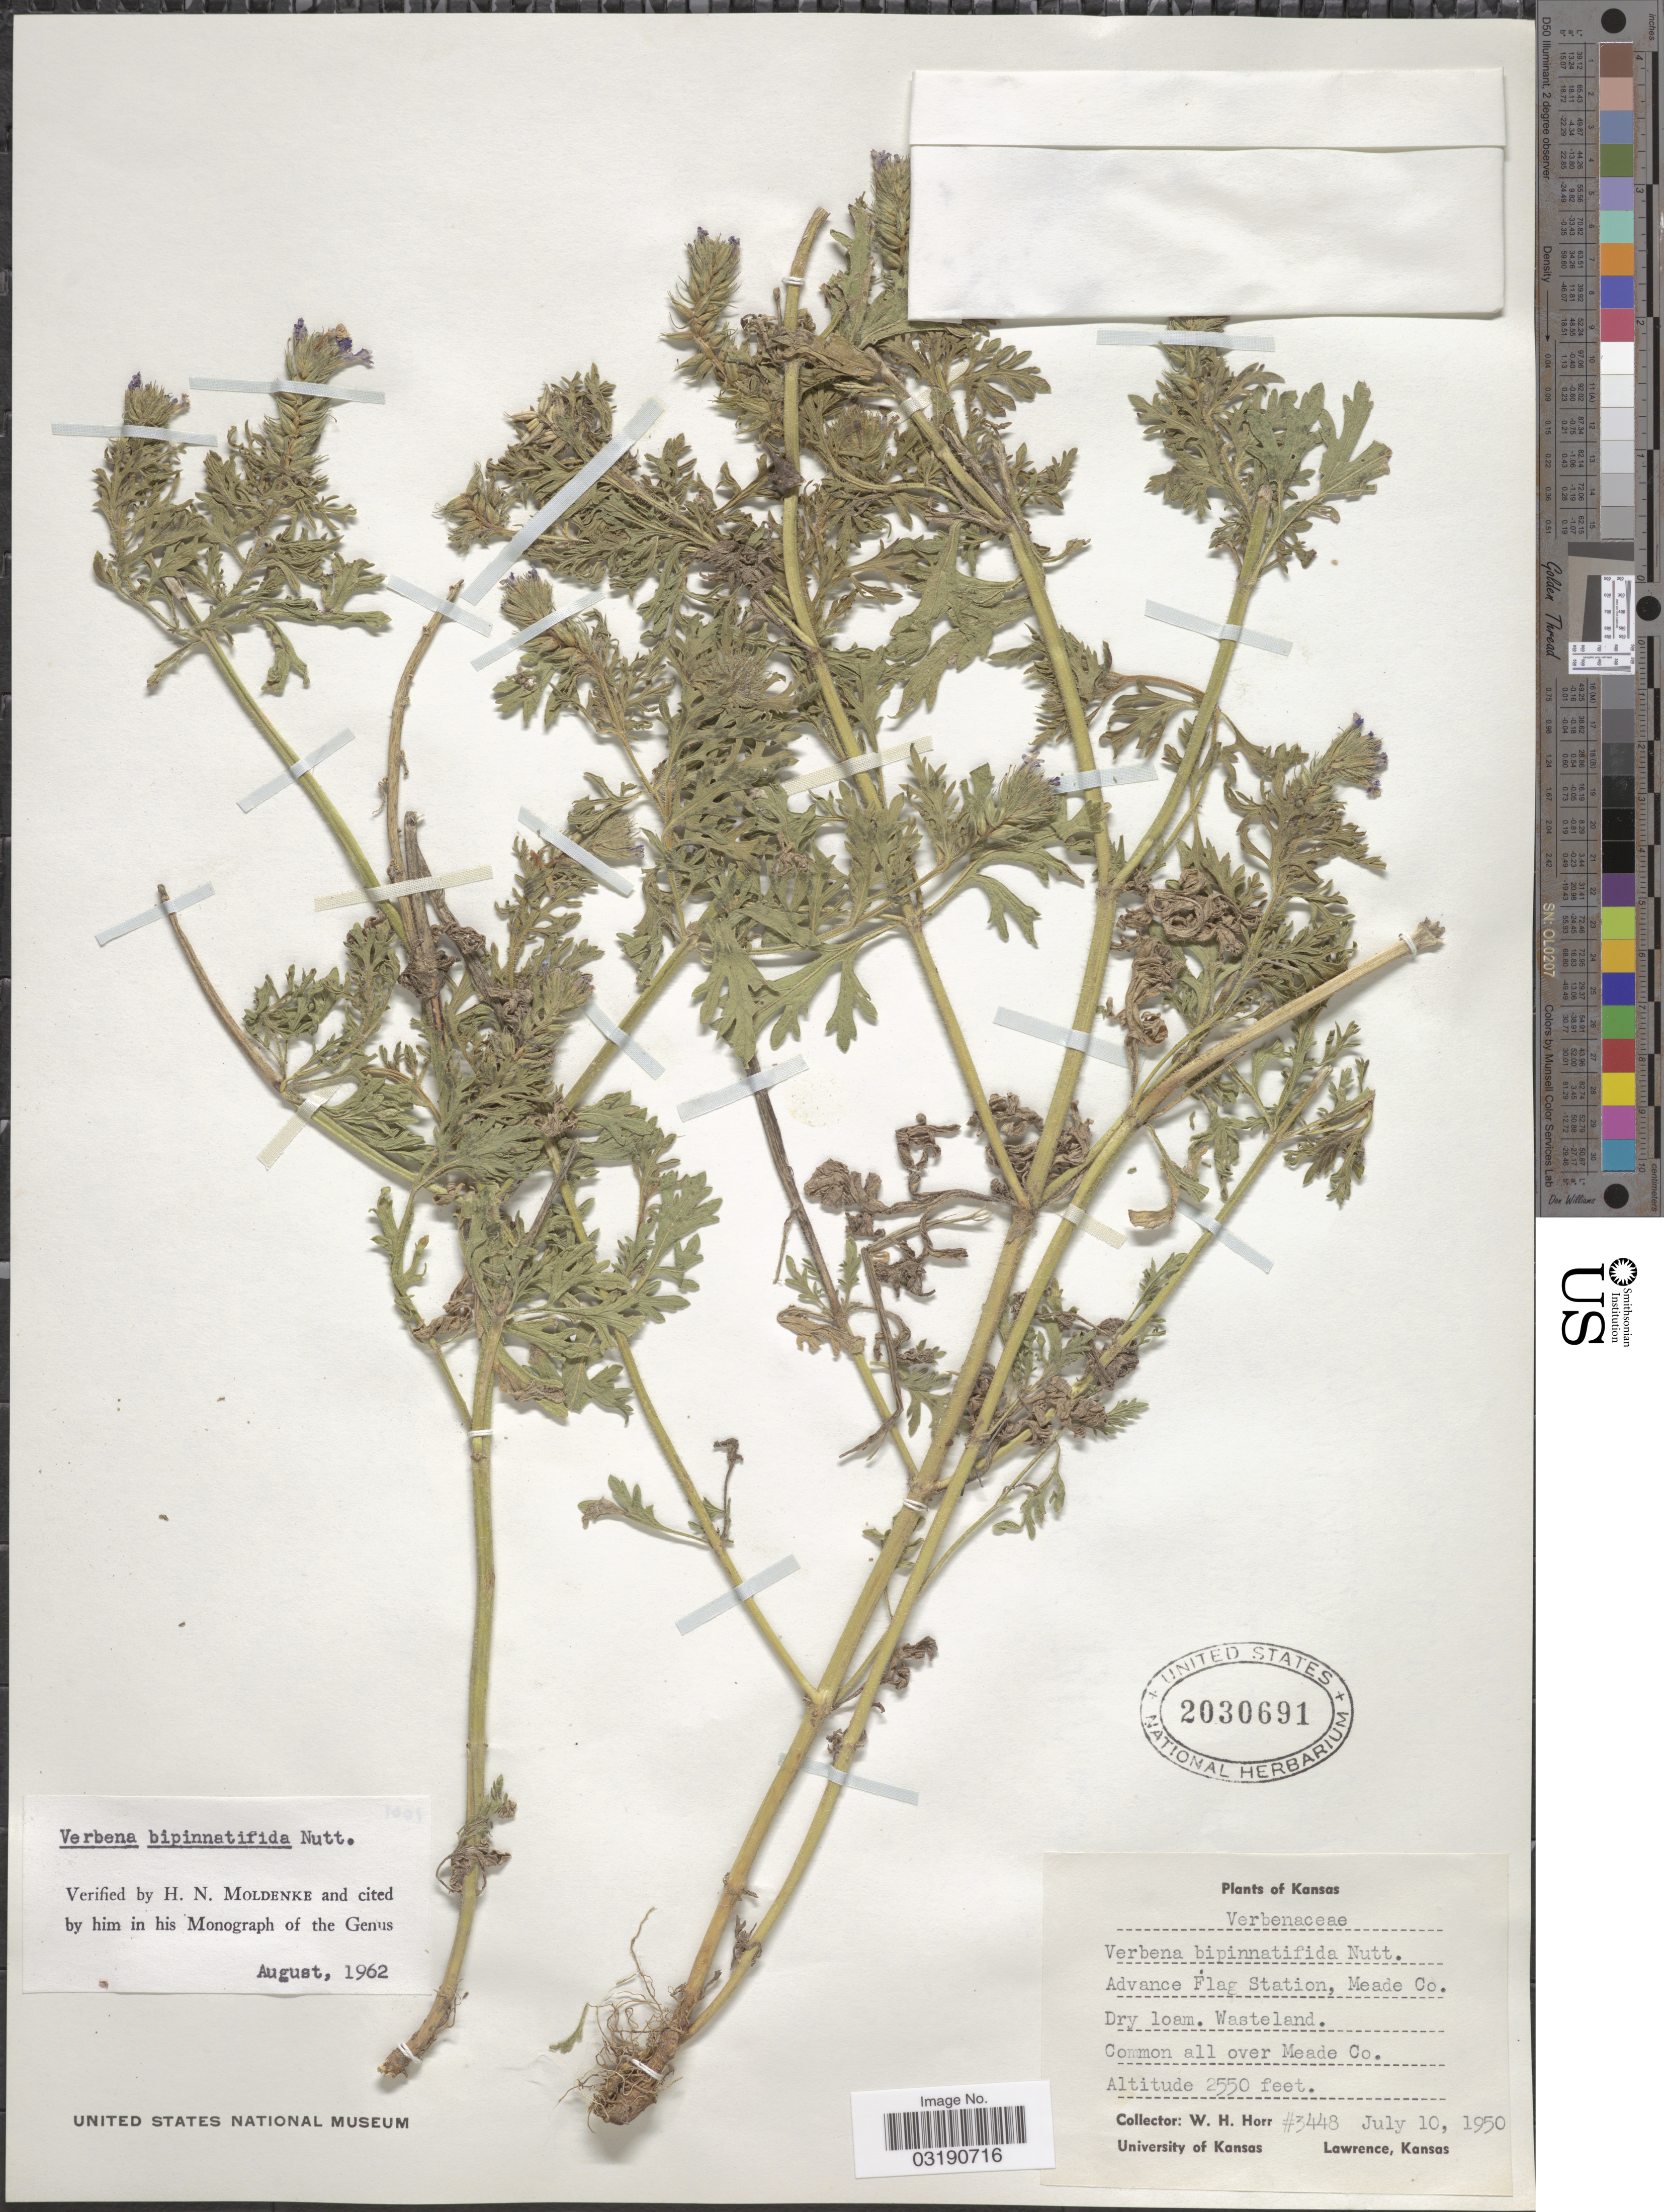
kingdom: Plantae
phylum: Tracheophyta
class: Magnoliopsida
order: Lamiales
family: Verbenaceae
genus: Verbena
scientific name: Verbena bipinnatifida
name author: (Schauer) Nutt.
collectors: W. H. Horr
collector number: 3448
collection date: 1950-07-10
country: United States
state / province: Kansas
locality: Advance Flag Station, Meade Co. All over Meade Co.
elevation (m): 777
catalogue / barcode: US 2030691